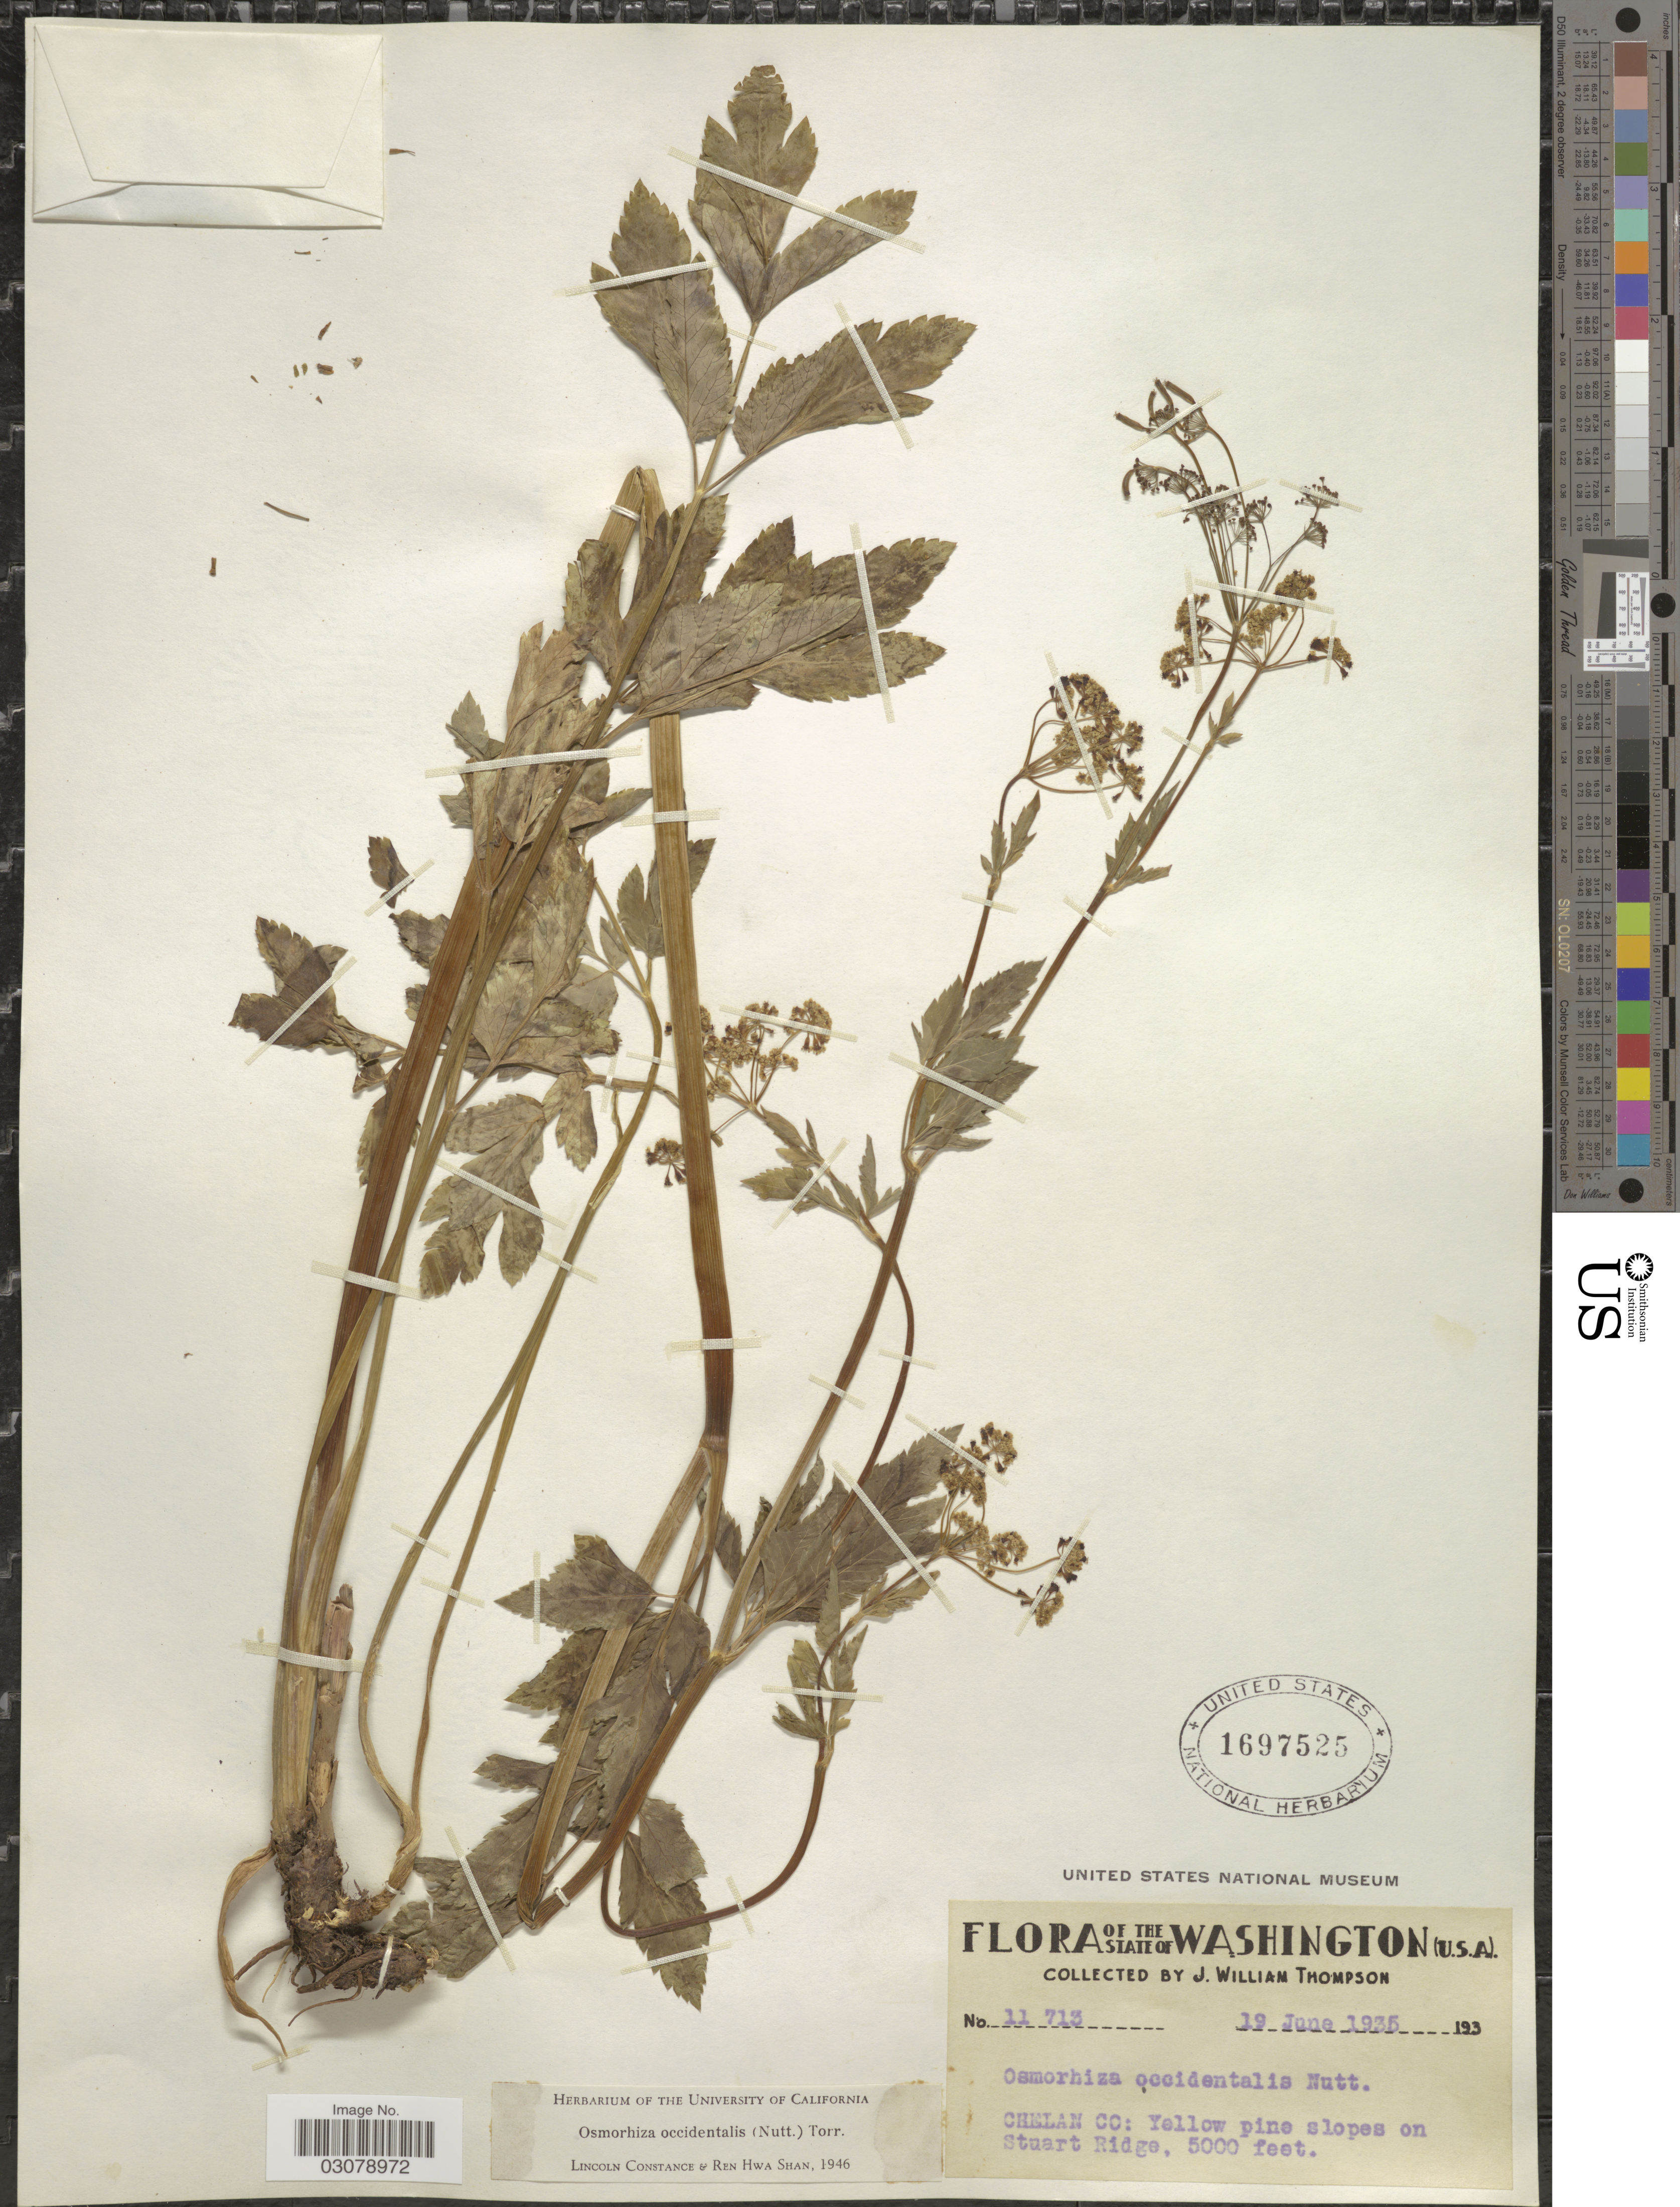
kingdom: Plantae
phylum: Tracheophyta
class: Magnoliopsida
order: Apiales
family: Apiaceae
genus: Osmorhiza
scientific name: Osmorhiza occidentalis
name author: (Nutt.) Torr.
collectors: J. W. Thompson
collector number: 11713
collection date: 1935-06-19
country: United States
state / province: Washington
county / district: Chelan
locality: Chelan Co.: Yellow pine slopes on Stuart Ridge.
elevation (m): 1524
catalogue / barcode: US 1697525